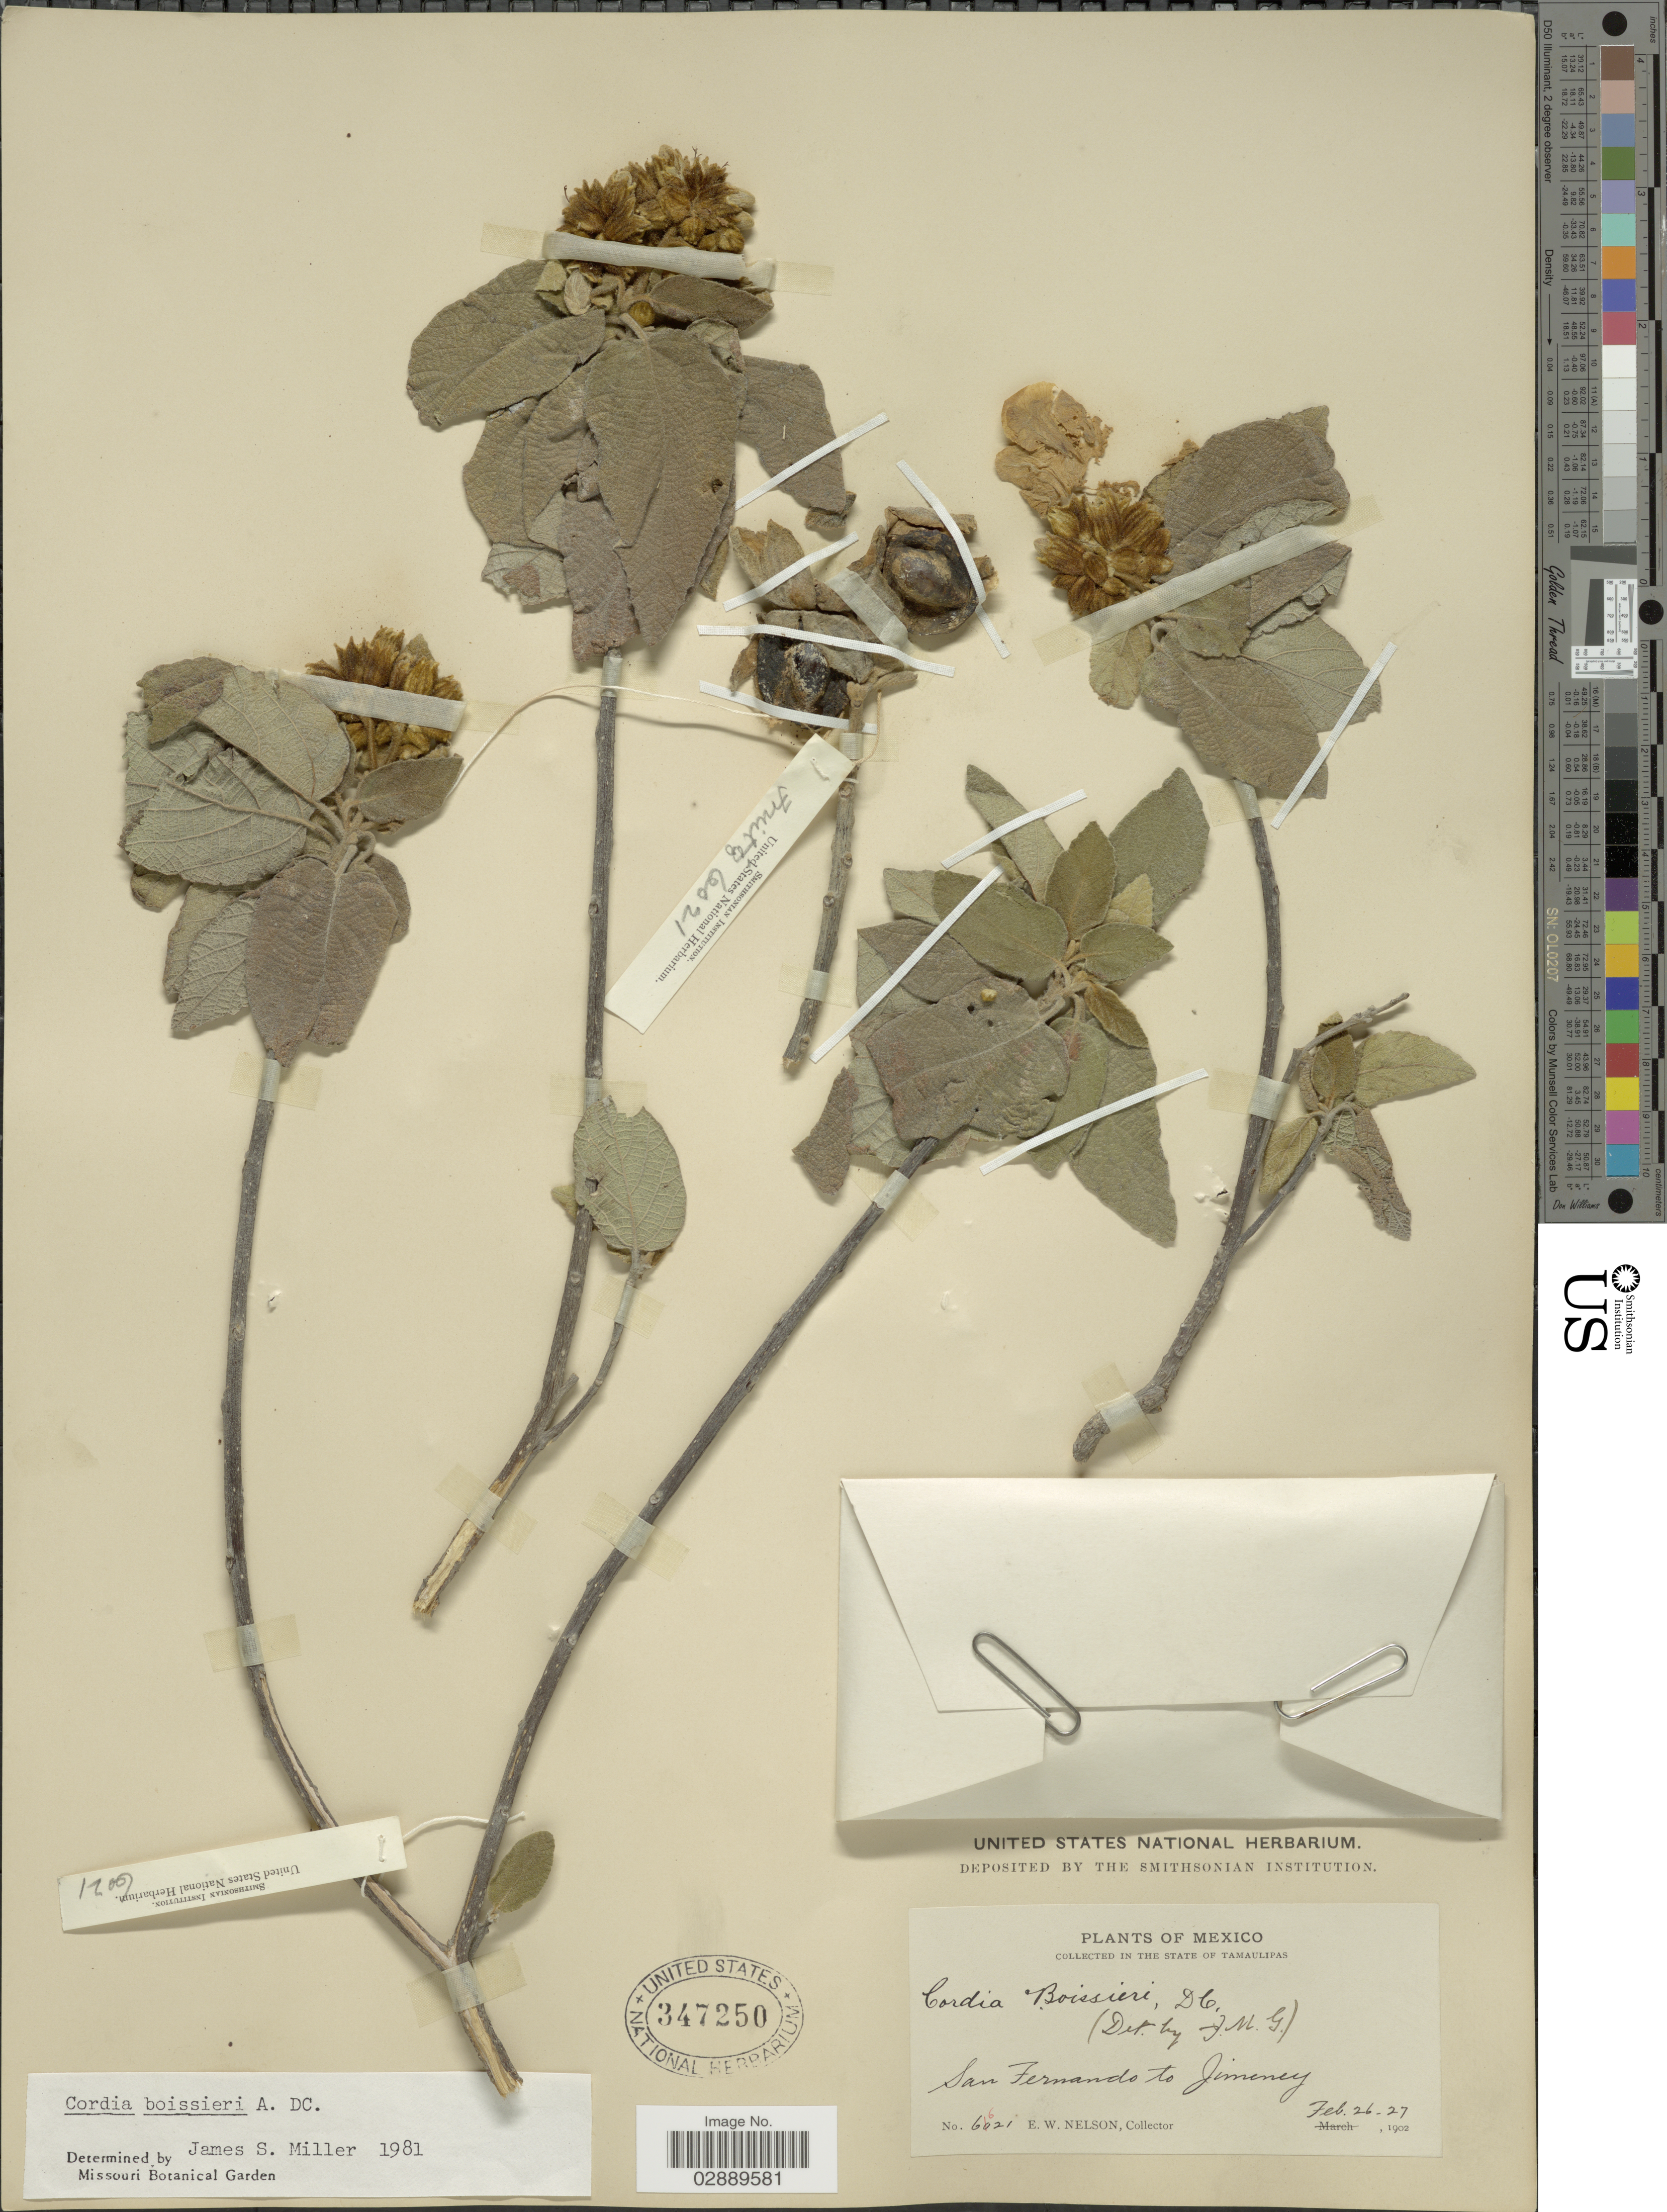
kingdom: Plantae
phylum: Tracheophyta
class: Magnoliopsida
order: Boraginales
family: Cordiaceae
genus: Cordia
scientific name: Cordia boissieri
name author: A. DC.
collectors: E. W. Nelson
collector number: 6621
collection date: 1902-02-26/1902-02-27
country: Mexico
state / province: Tamaulipas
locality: San Fernando to Jimeney.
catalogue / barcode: US 347250